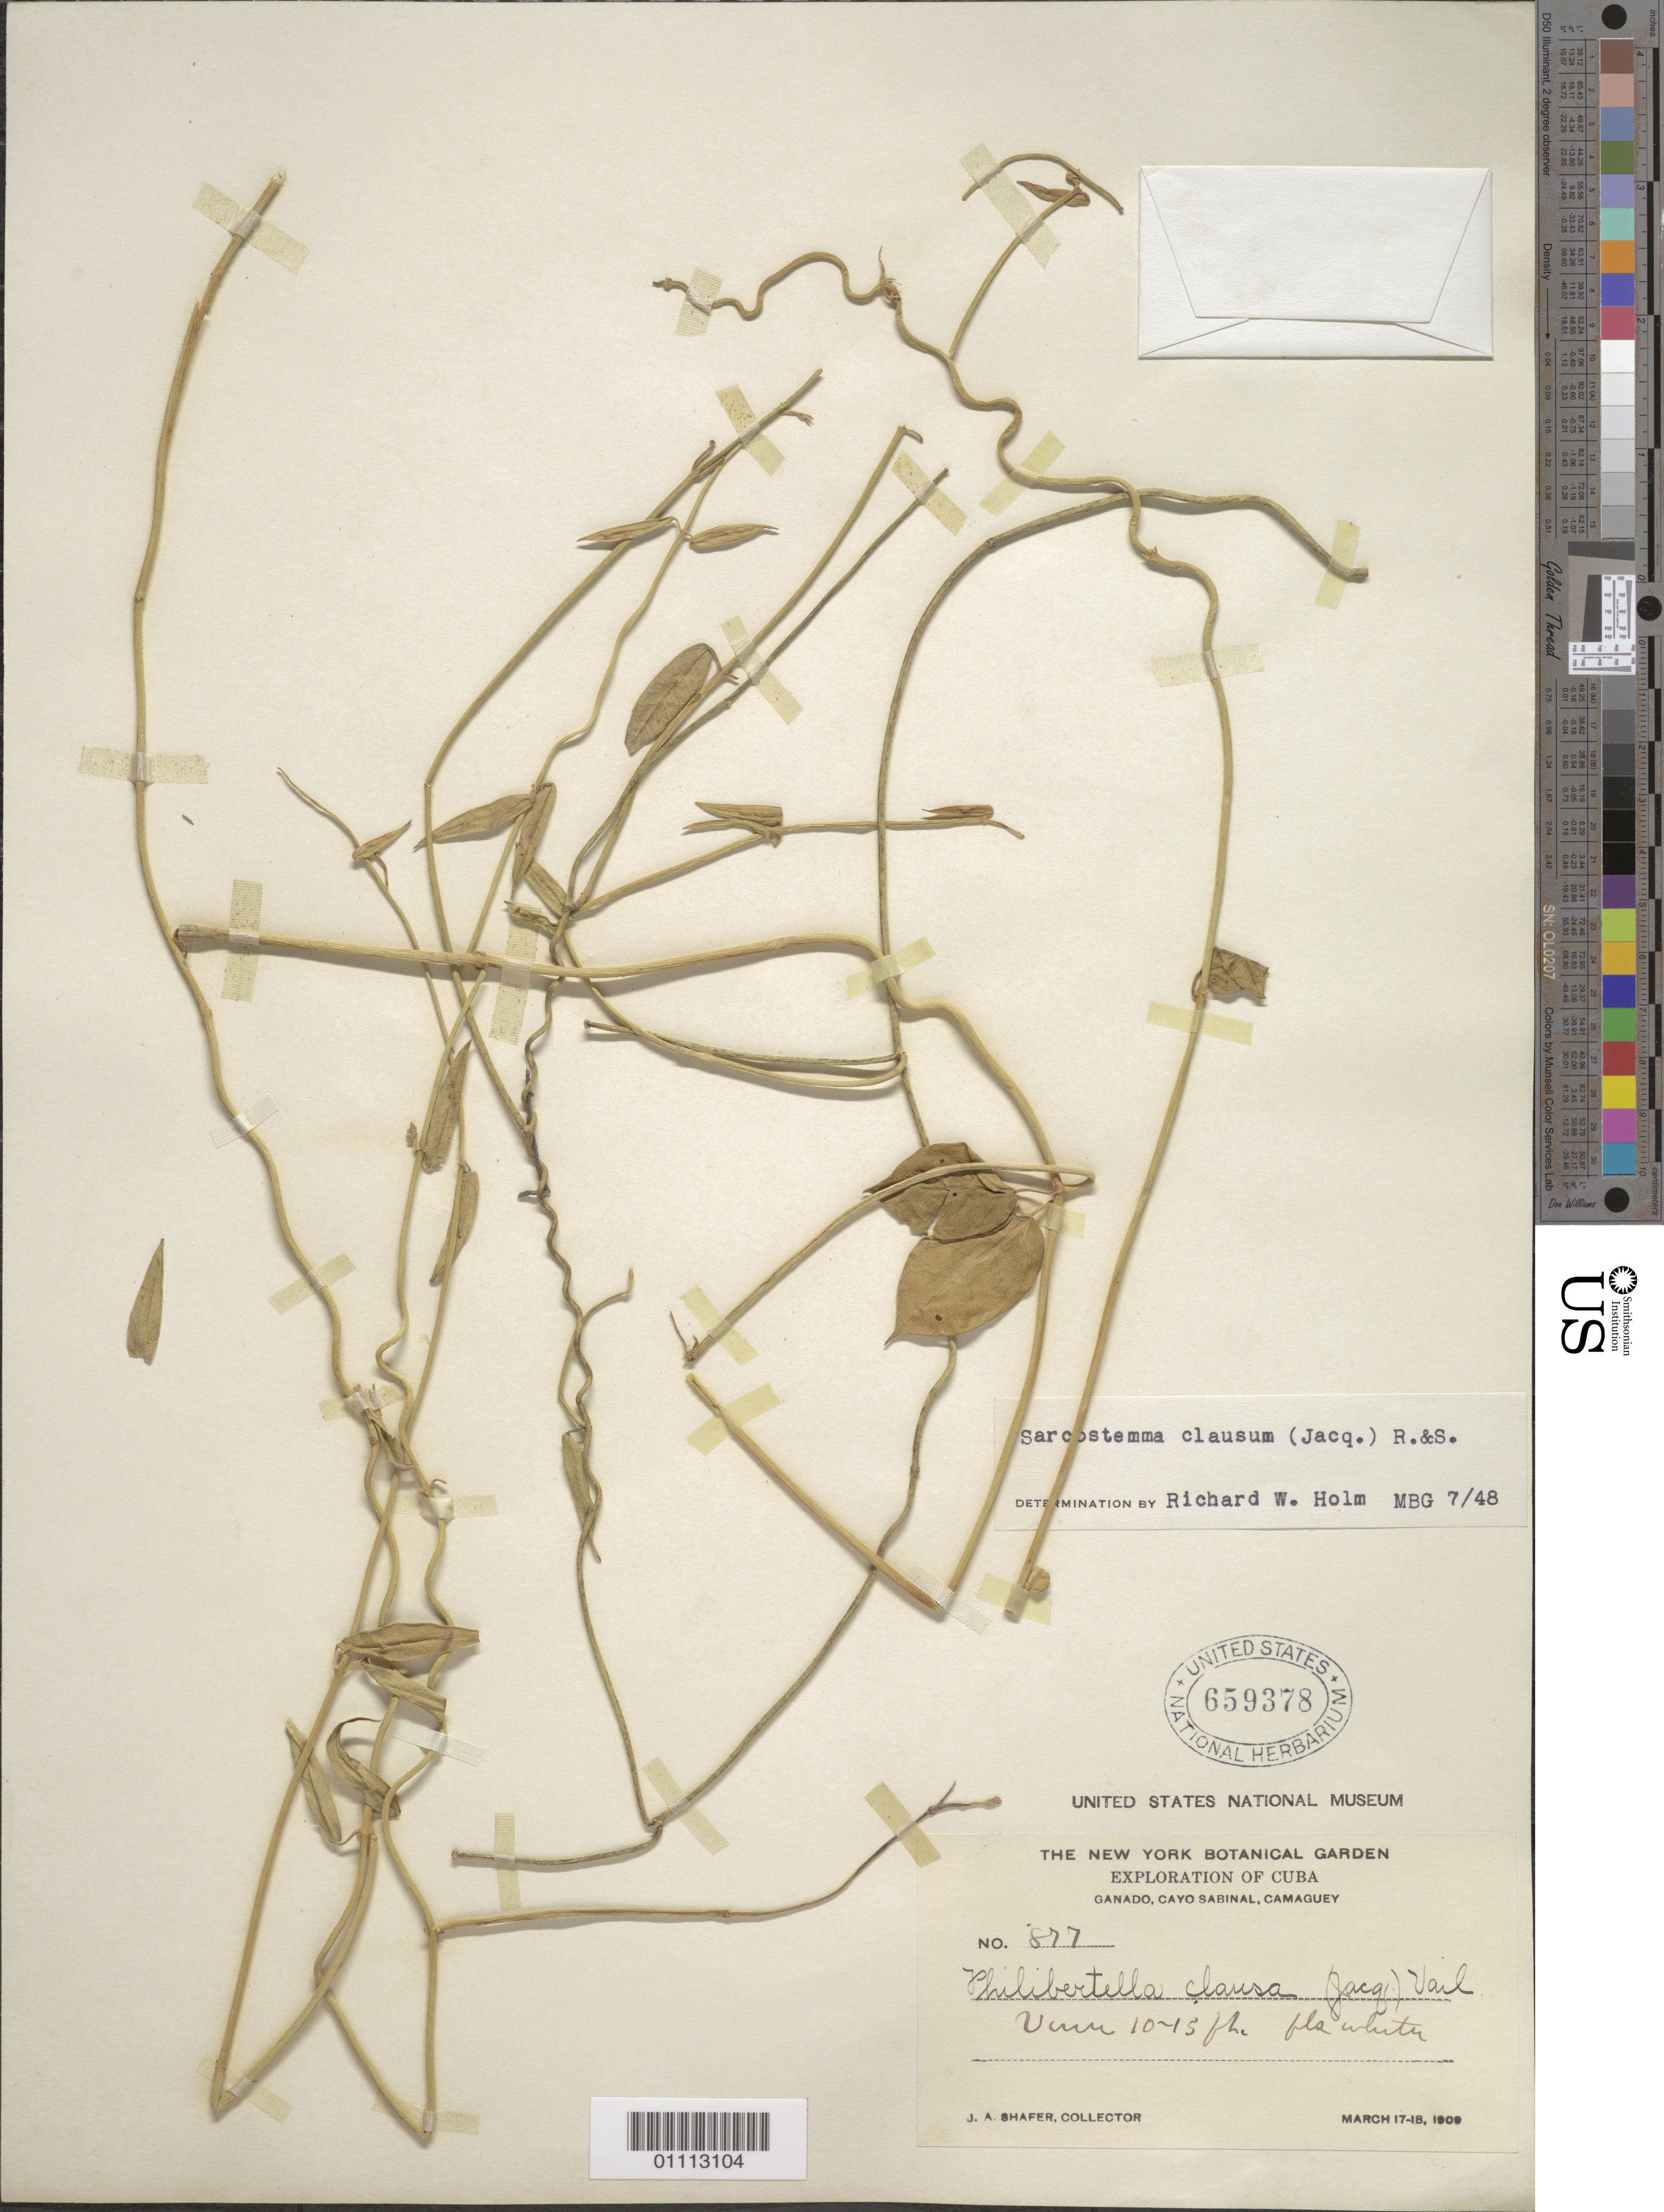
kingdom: Plantae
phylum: Tracheophyta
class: Magnoliopsida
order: Gentianales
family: Apocynaceae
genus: Sarcostemma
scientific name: Sarcostemma clausum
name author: (Jacq.) Schult.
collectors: J. A. Shafer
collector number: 877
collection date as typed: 17 Mar 1909 to 18 Mar 1909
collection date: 1909-03-17/1909-03-18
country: Cuba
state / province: Camagüey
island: Cuba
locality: Ganado, Cayo Sabinal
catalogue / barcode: US 659378